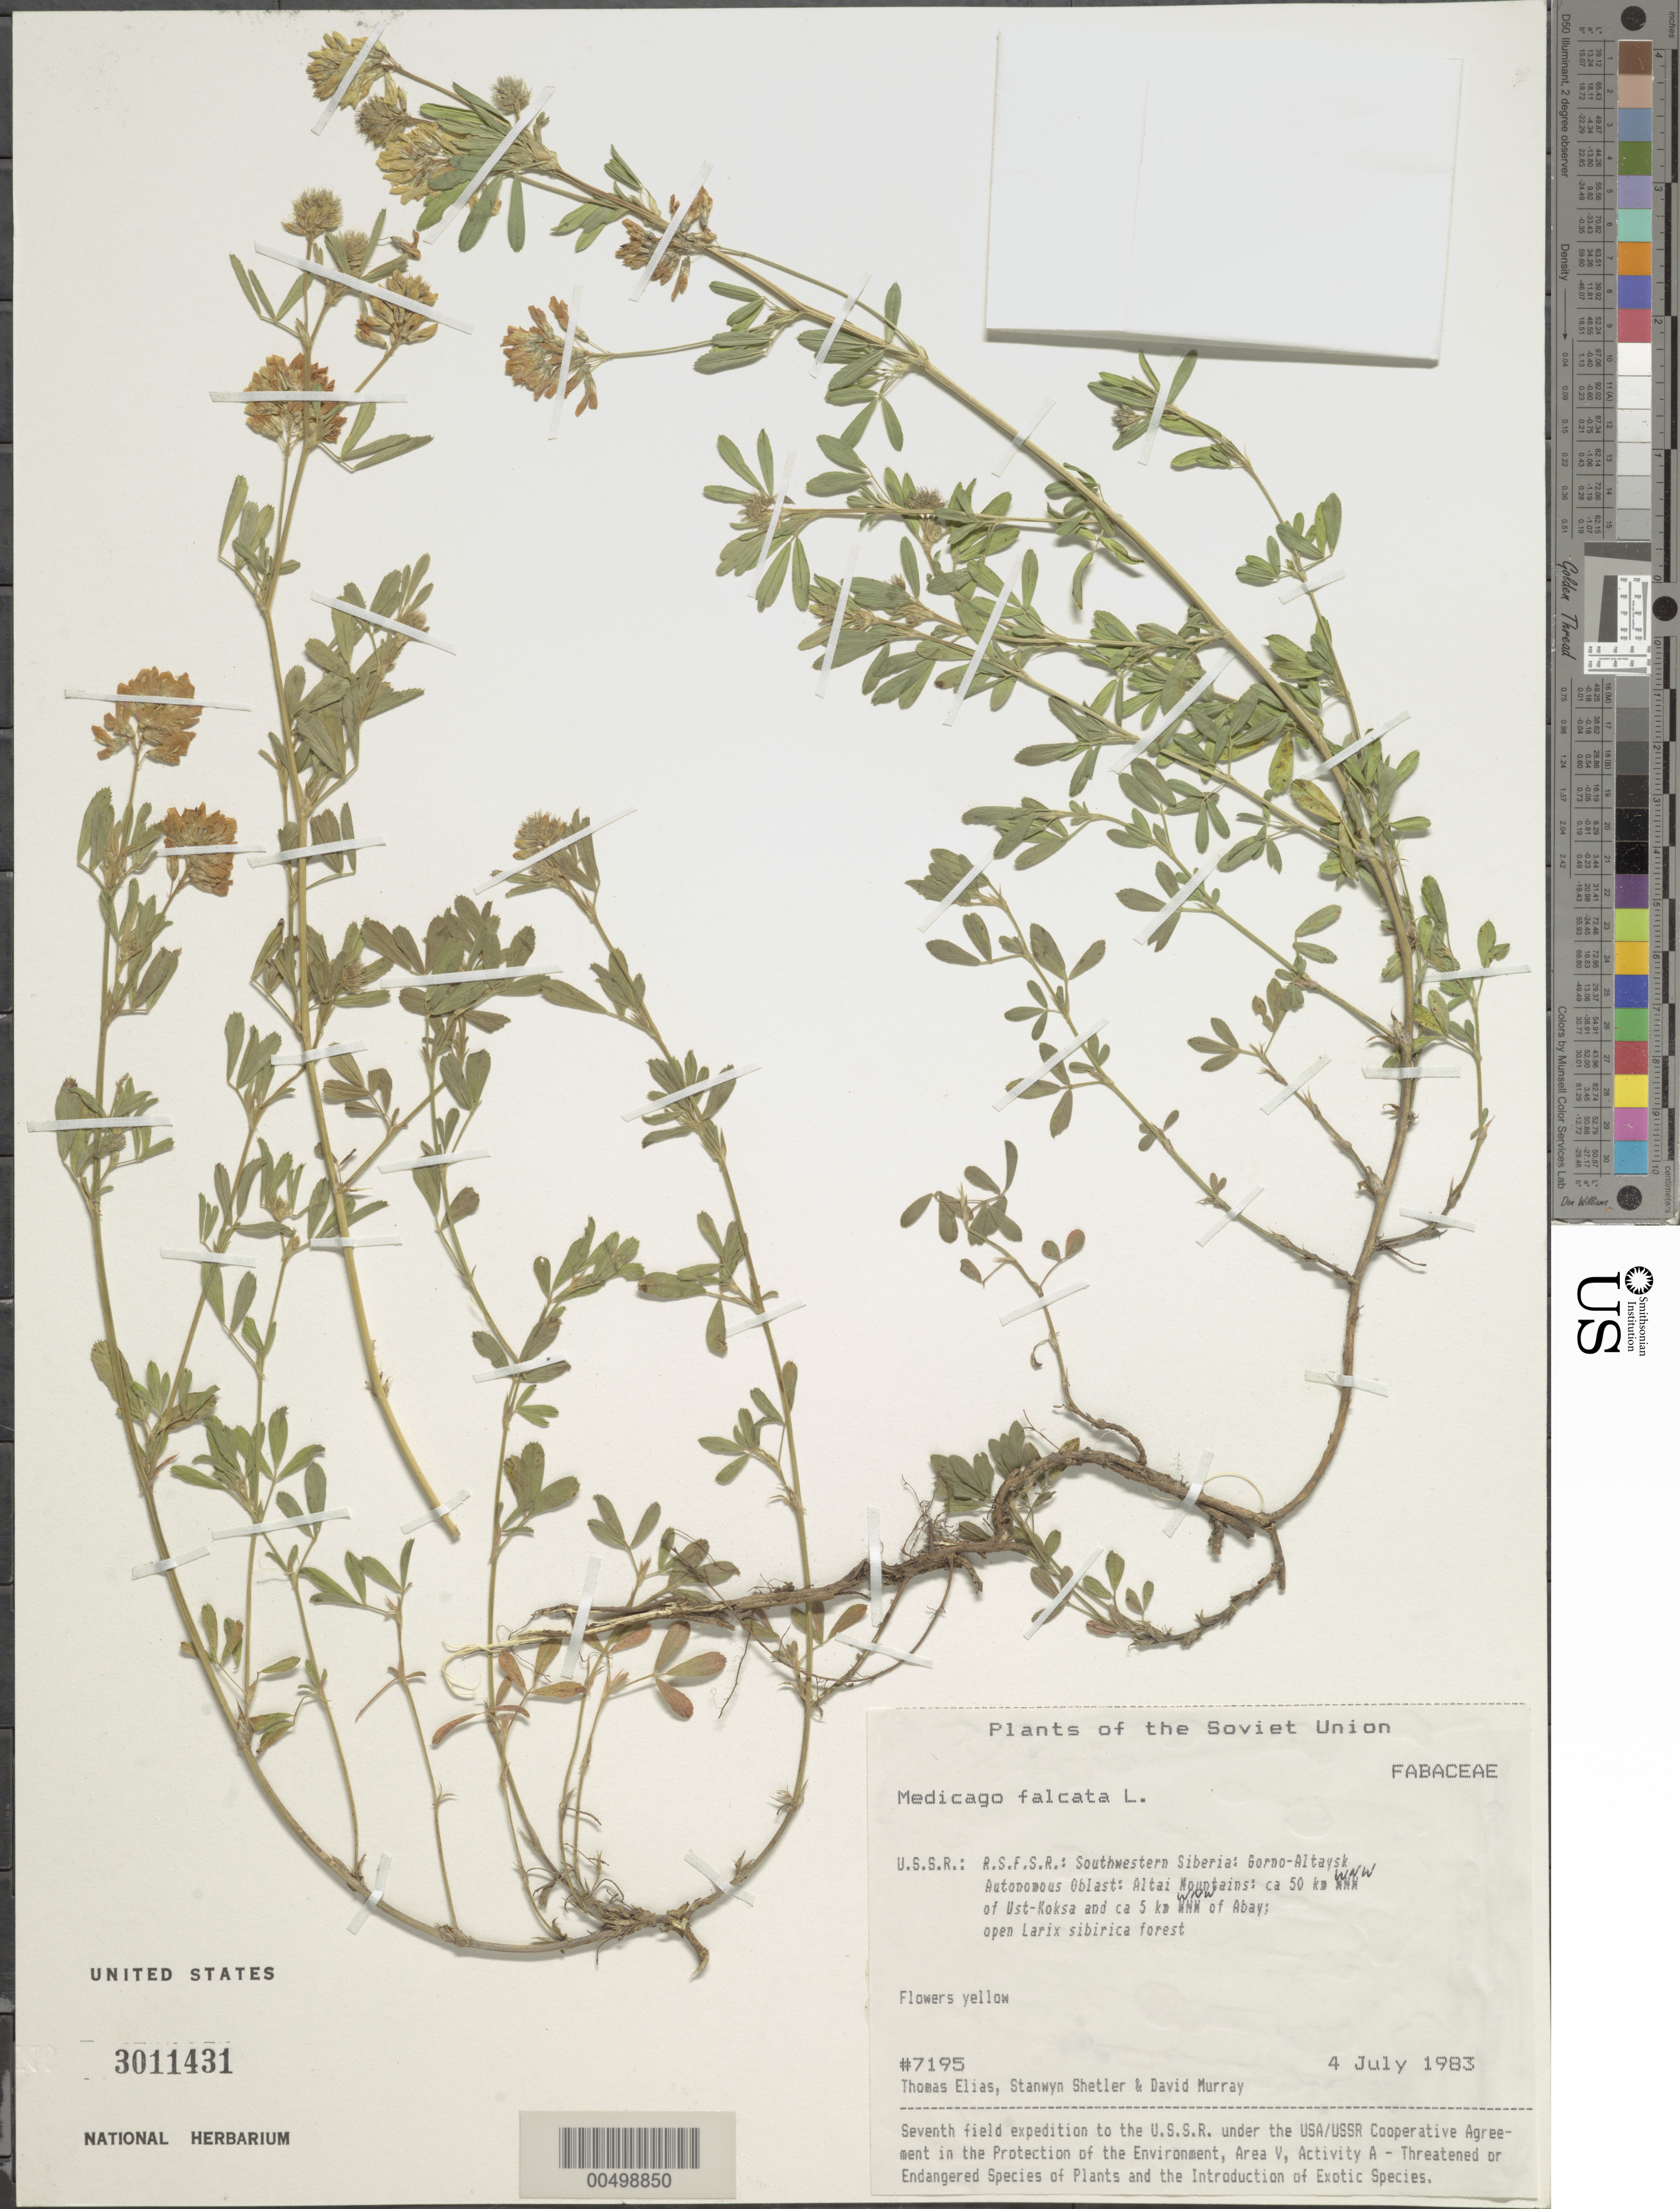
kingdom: Plantae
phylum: Tracheophyta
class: Magnoliopsida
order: Fabales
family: Fabaceae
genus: Medicago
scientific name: Medicago falcata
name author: L.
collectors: T. Elias, S. Shetler & D. F. Murray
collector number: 7195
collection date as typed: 04 Jul 1983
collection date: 1983-07-04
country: Russian Federation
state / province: Altai Republic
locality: Altai Mountains, ca. 50 km WNW of Ust-Koksa and ca. 5 km WNW of Abay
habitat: open Larix sibirica forest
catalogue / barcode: US 3011431